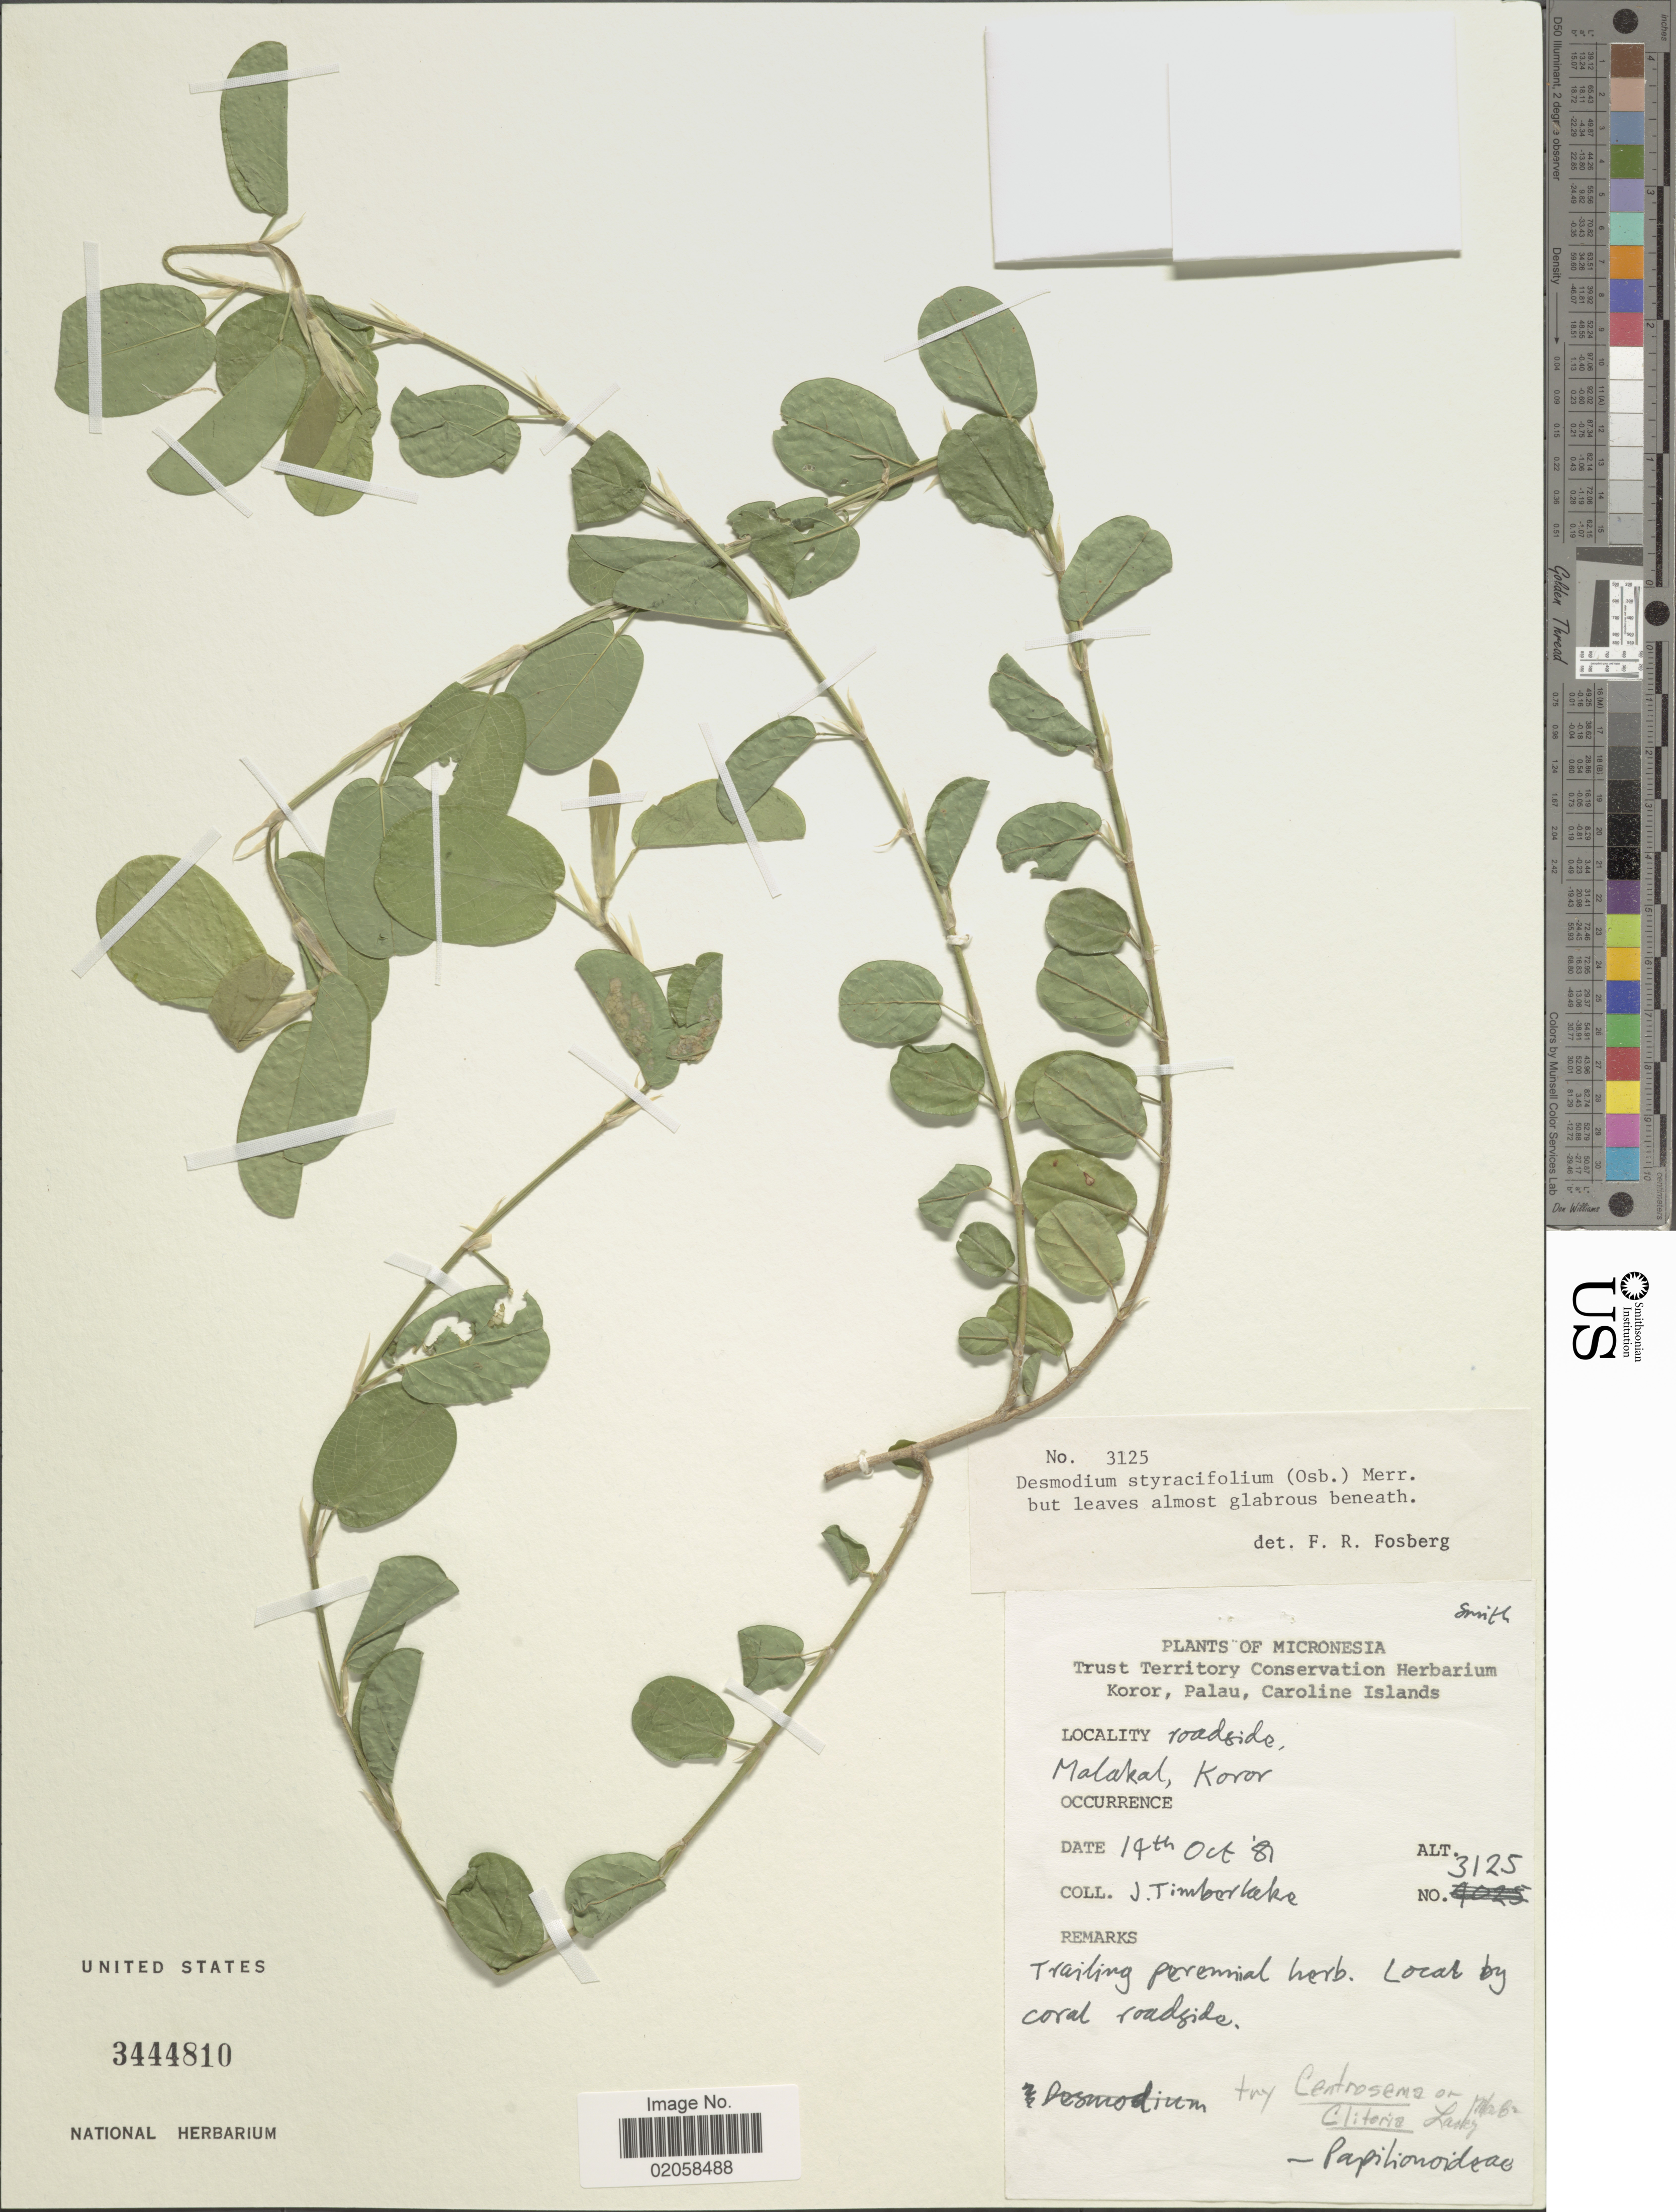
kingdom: Plantae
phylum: Tracheophyta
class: Magnoliopsida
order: Fabales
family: Fabaceae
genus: Alysicarpus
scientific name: Alysicarpus vaginalis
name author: (L.) DC.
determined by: Acevedo-Rodríguez, P.; Strong, M. T.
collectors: J. Timberlake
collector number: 3125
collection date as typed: Transcribed d/m/y: 19/10/81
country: Palau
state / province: Koror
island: Ngemelachel [Malakal]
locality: Miconesia, roadside, Malakal, Koror, Trailing.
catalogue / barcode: US 3444810